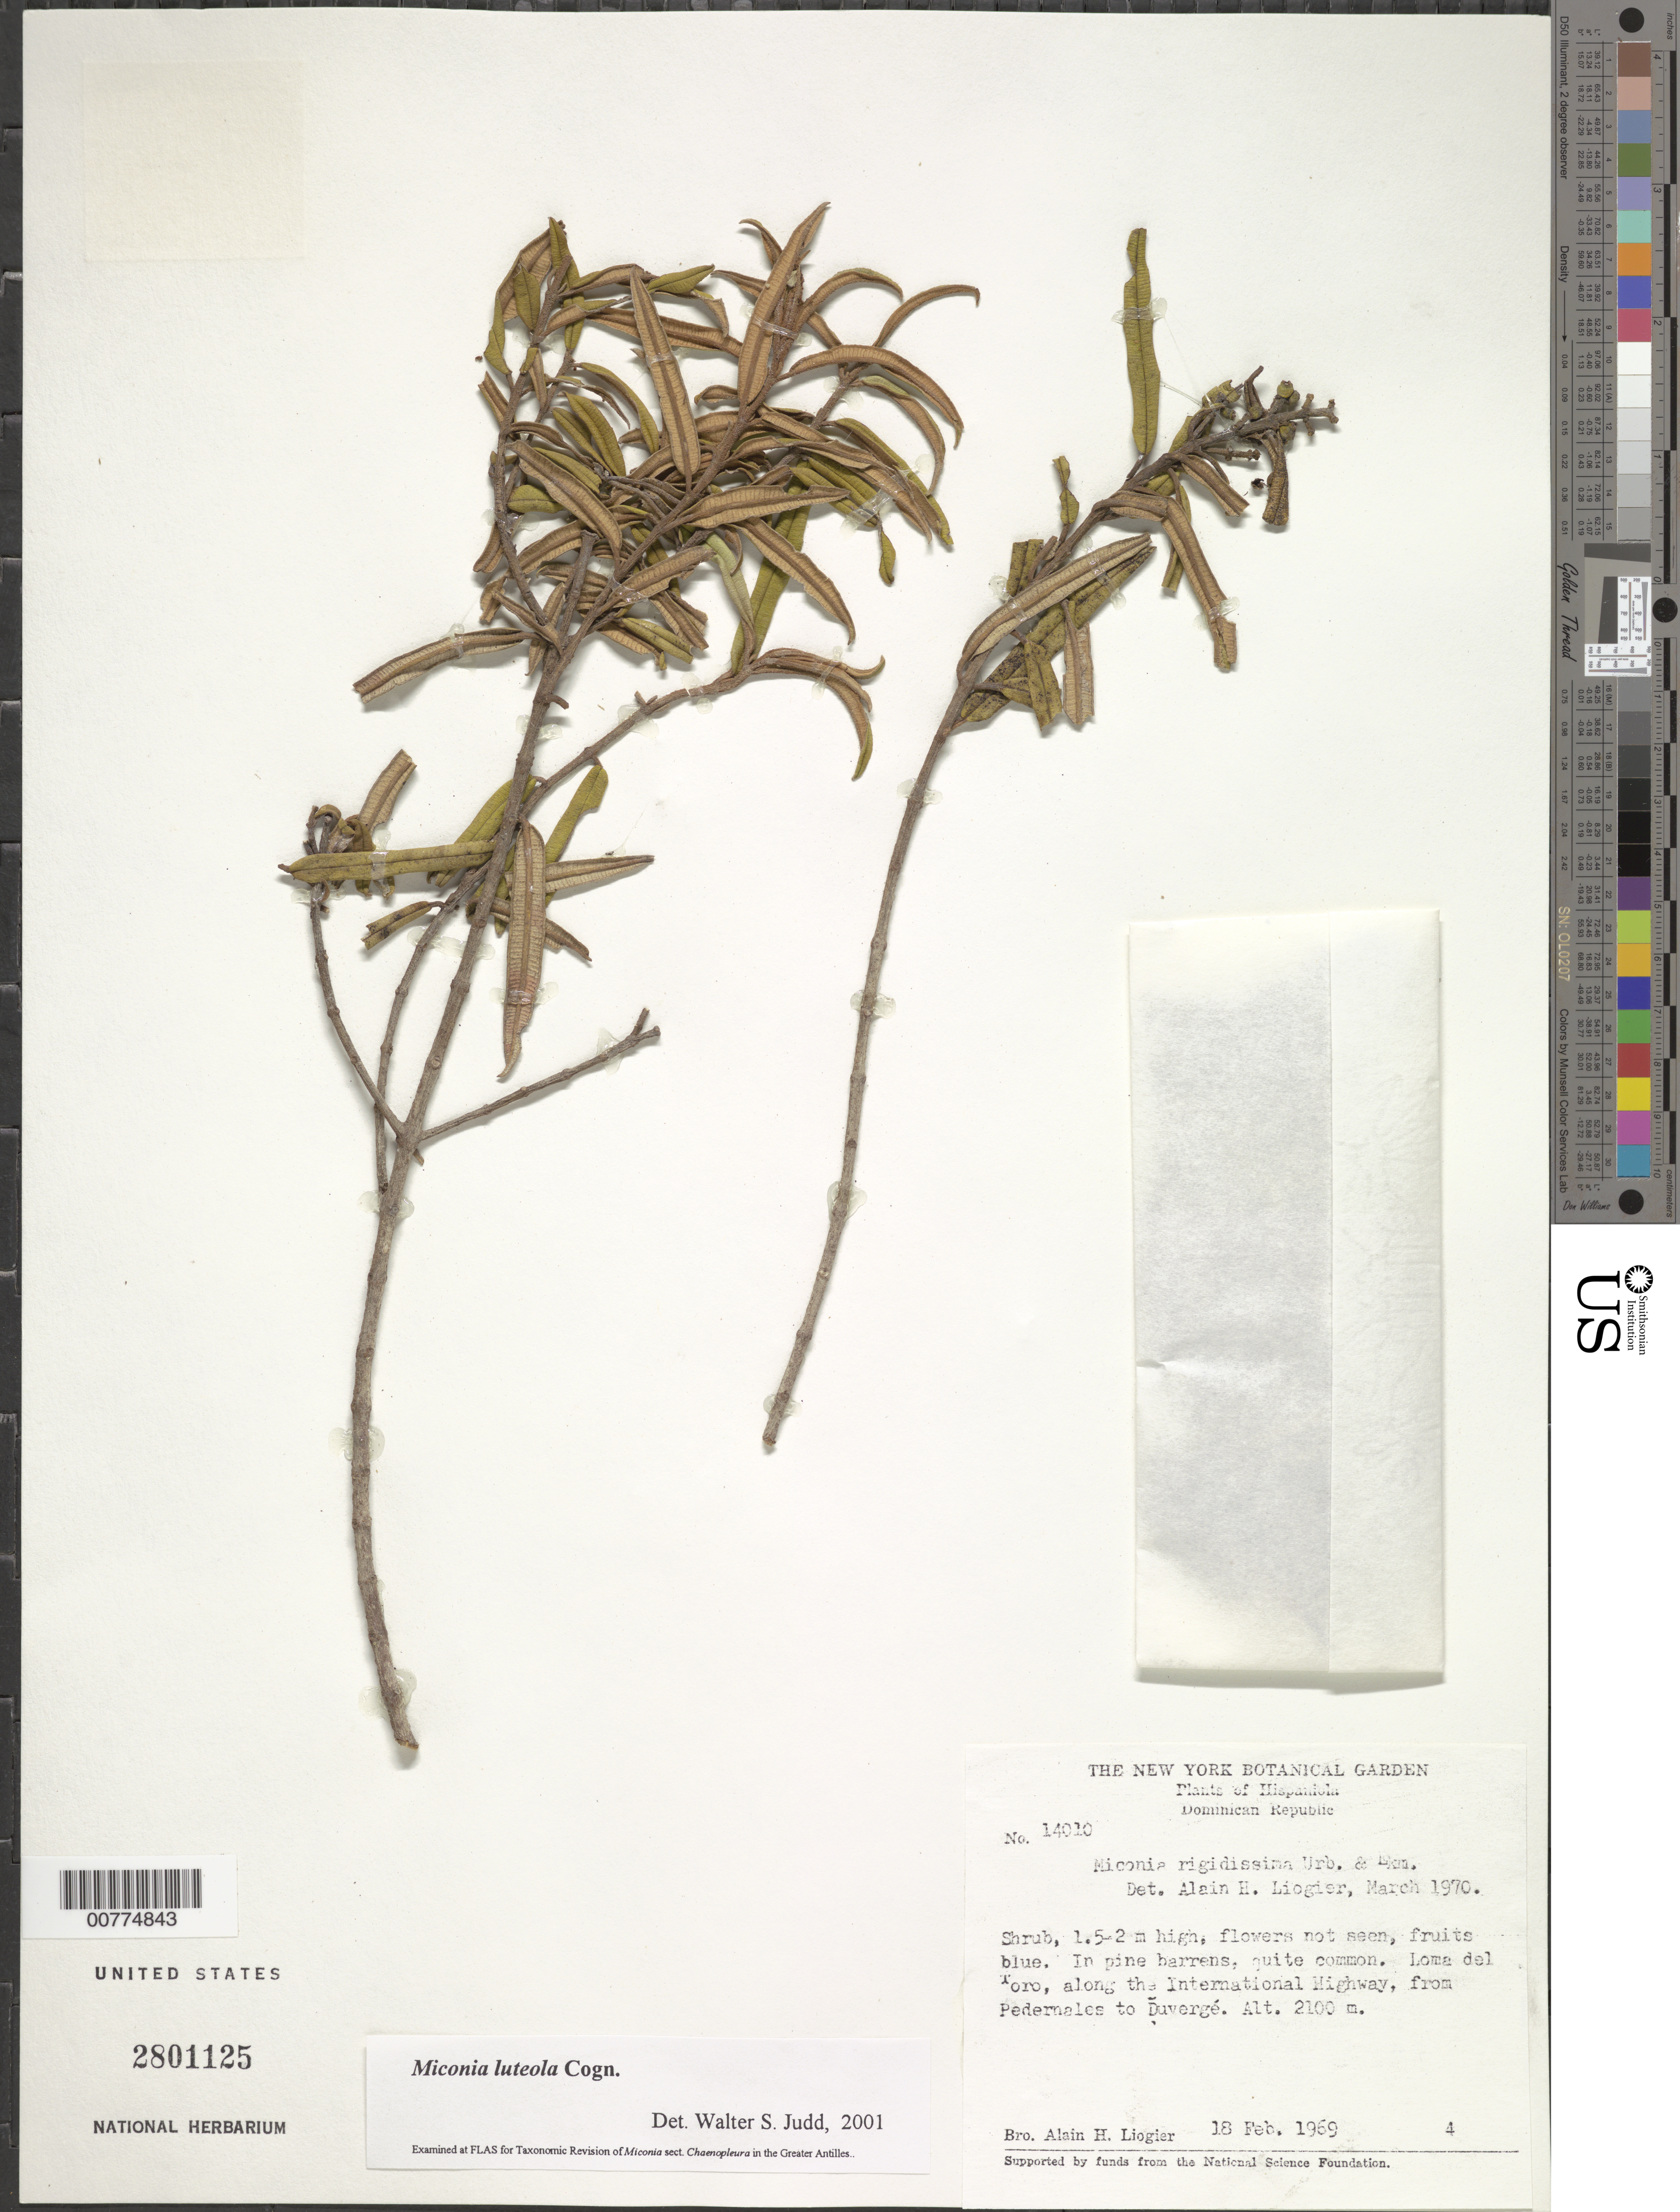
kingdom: Plantae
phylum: Tracheophyta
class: Magnoliopsida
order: Myrtales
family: Melastomataceae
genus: Miconia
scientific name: Miconia luteola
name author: Cogn.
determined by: Judd, Walter S.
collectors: A. H. Liogier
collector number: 14010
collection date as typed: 18 Feb 1969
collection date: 1969-02-18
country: Dominican Republic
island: Hispaniola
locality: From Pedernales to Duvergé, along the International Highway, Loma del Toro.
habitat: In pine barrens.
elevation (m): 2100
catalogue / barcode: US 2801125